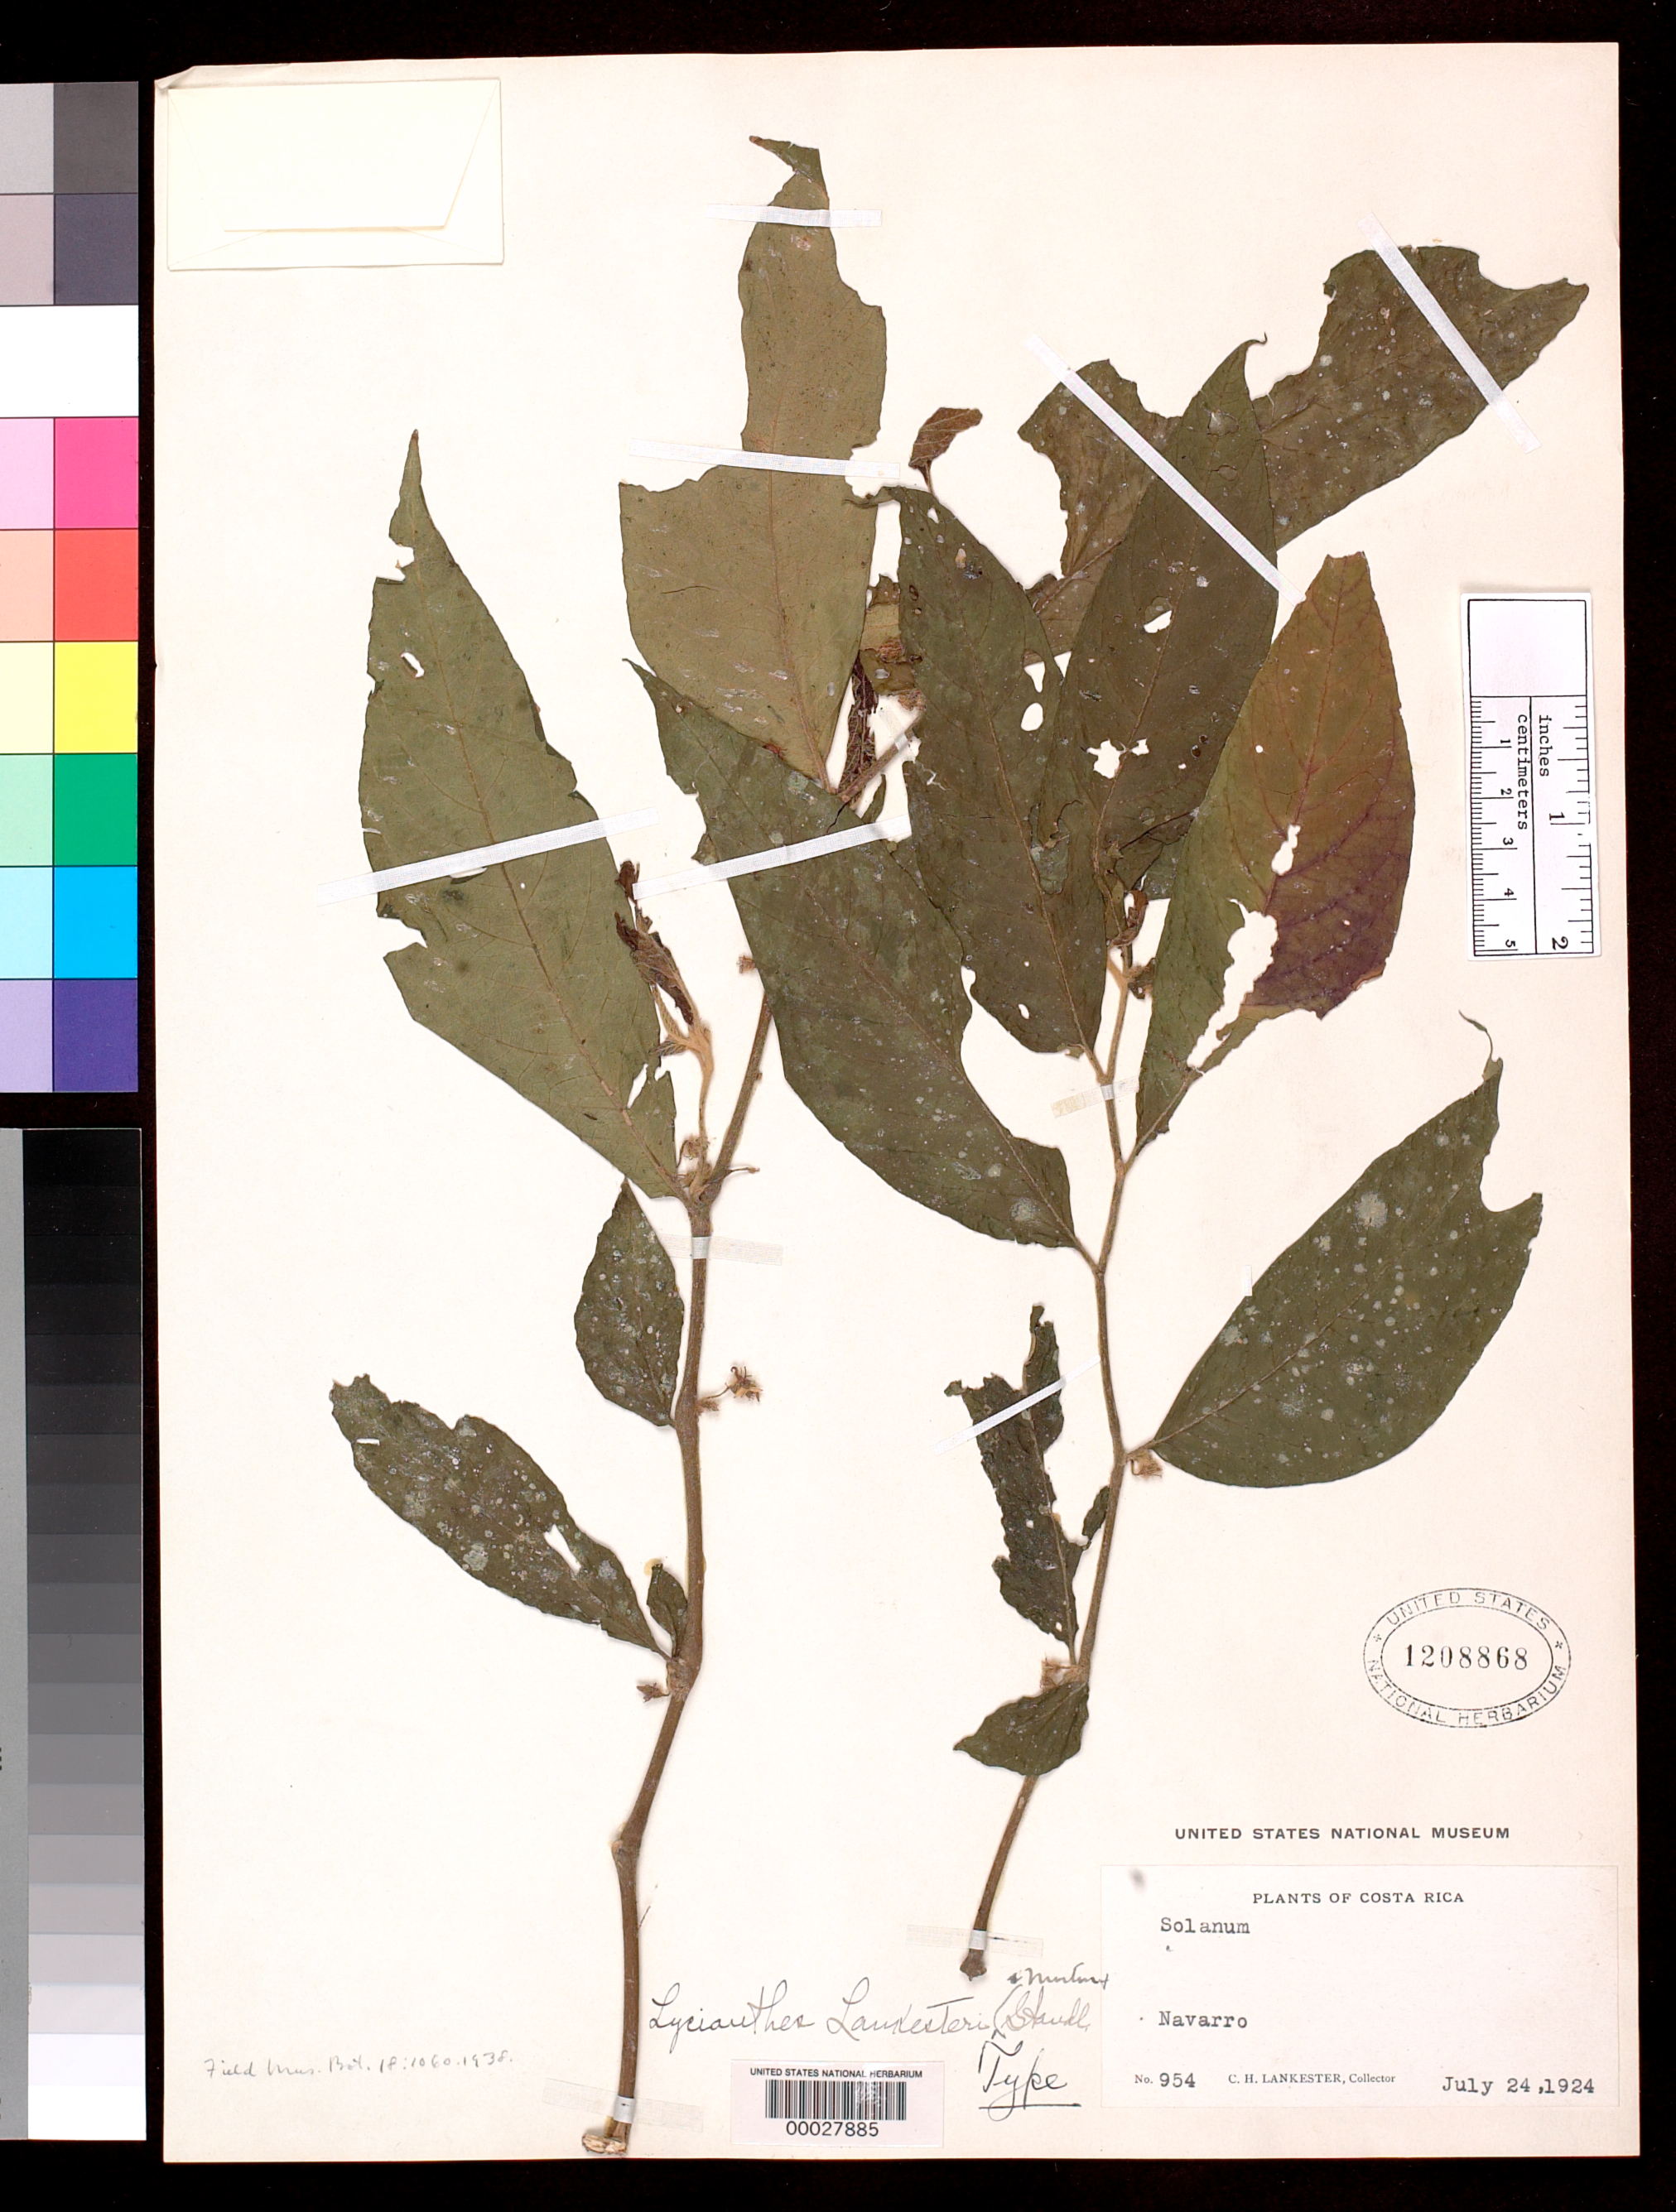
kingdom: Plantae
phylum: Tracheophyta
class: Magnoliopsida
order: Solanales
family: Solanaceae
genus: Lycianthes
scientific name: Lycianthes lankesteri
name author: Standl. & C.V. Morton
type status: Holotype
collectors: C. H. Lankester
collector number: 954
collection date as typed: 24 Jul 1924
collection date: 1924-07-24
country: Costa Rica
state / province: Cartago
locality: Navarro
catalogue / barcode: US 1208868